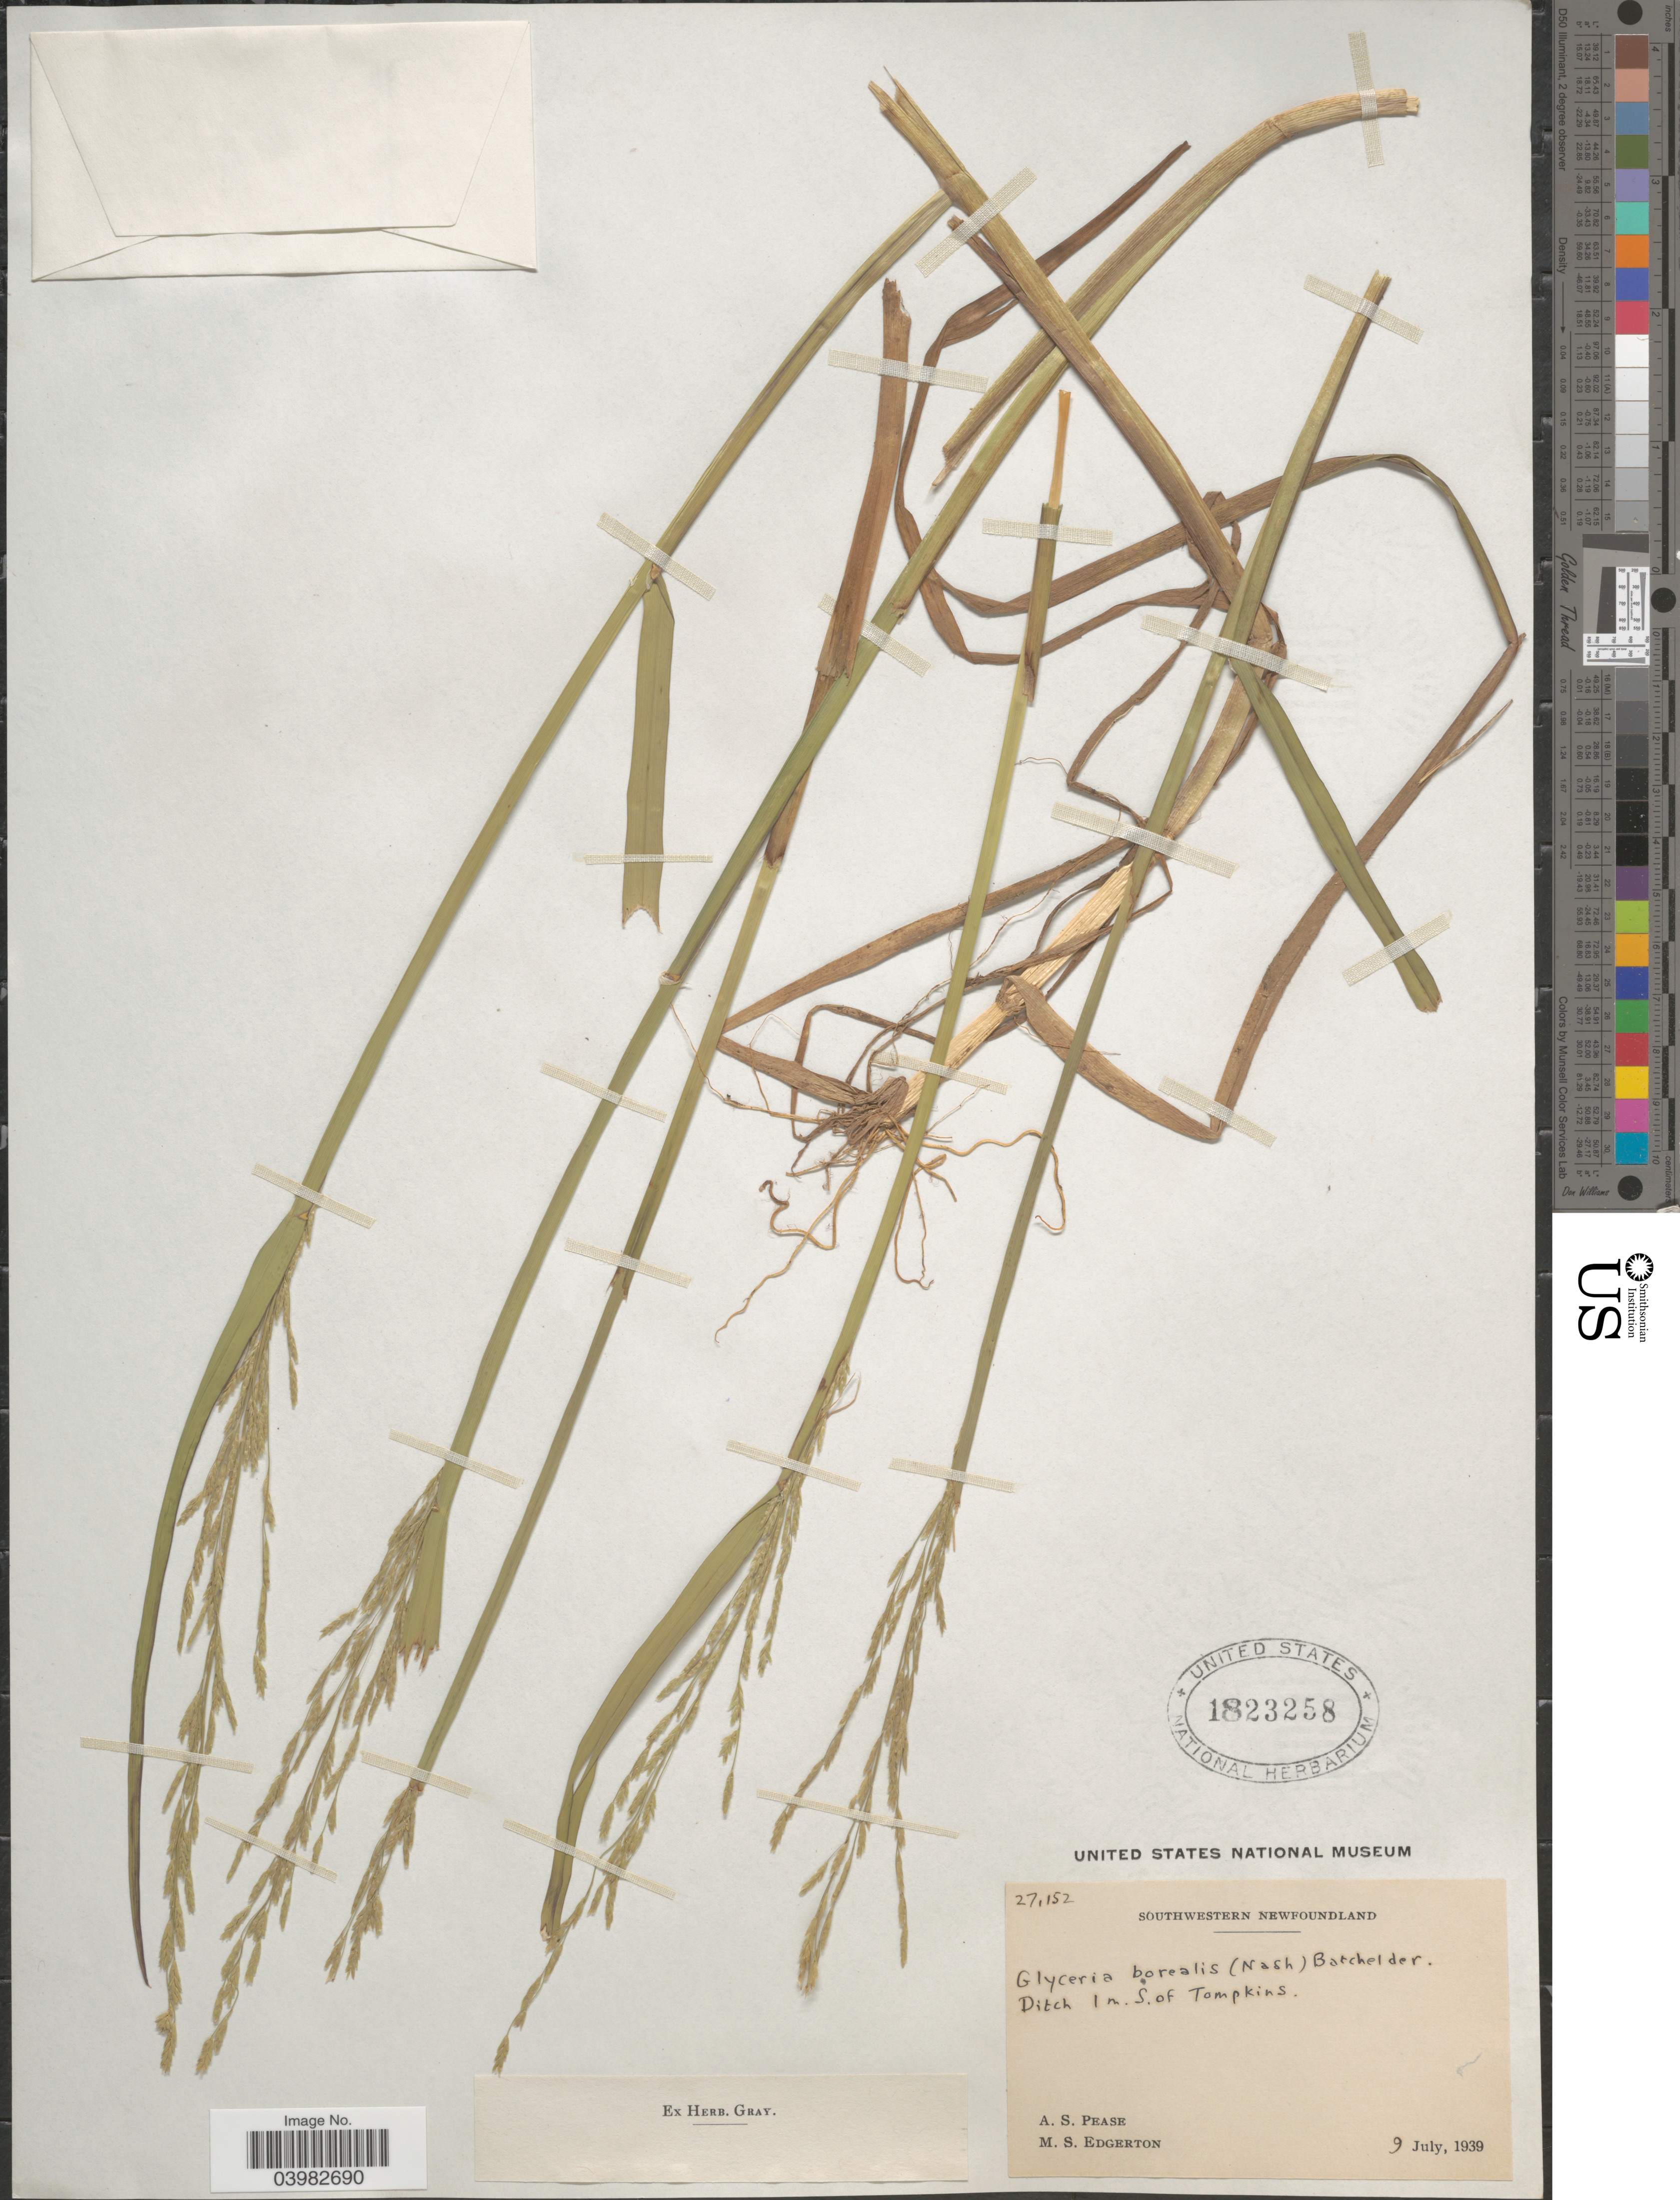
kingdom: Plantae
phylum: Tracheophyta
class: Liliopsida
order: Poales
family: Poaceae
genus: Glyceria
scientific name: Glyceria borealis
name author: (Nash) Batchelder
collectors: A. S. Pease & M. Edgerton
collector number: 27152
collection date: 1939-07-09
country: Canada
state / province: Newfoundland and Labrador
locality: Southwestern Newfoundland. Ditch 1 m. S. of Tompkins.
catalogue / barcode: US 1823258